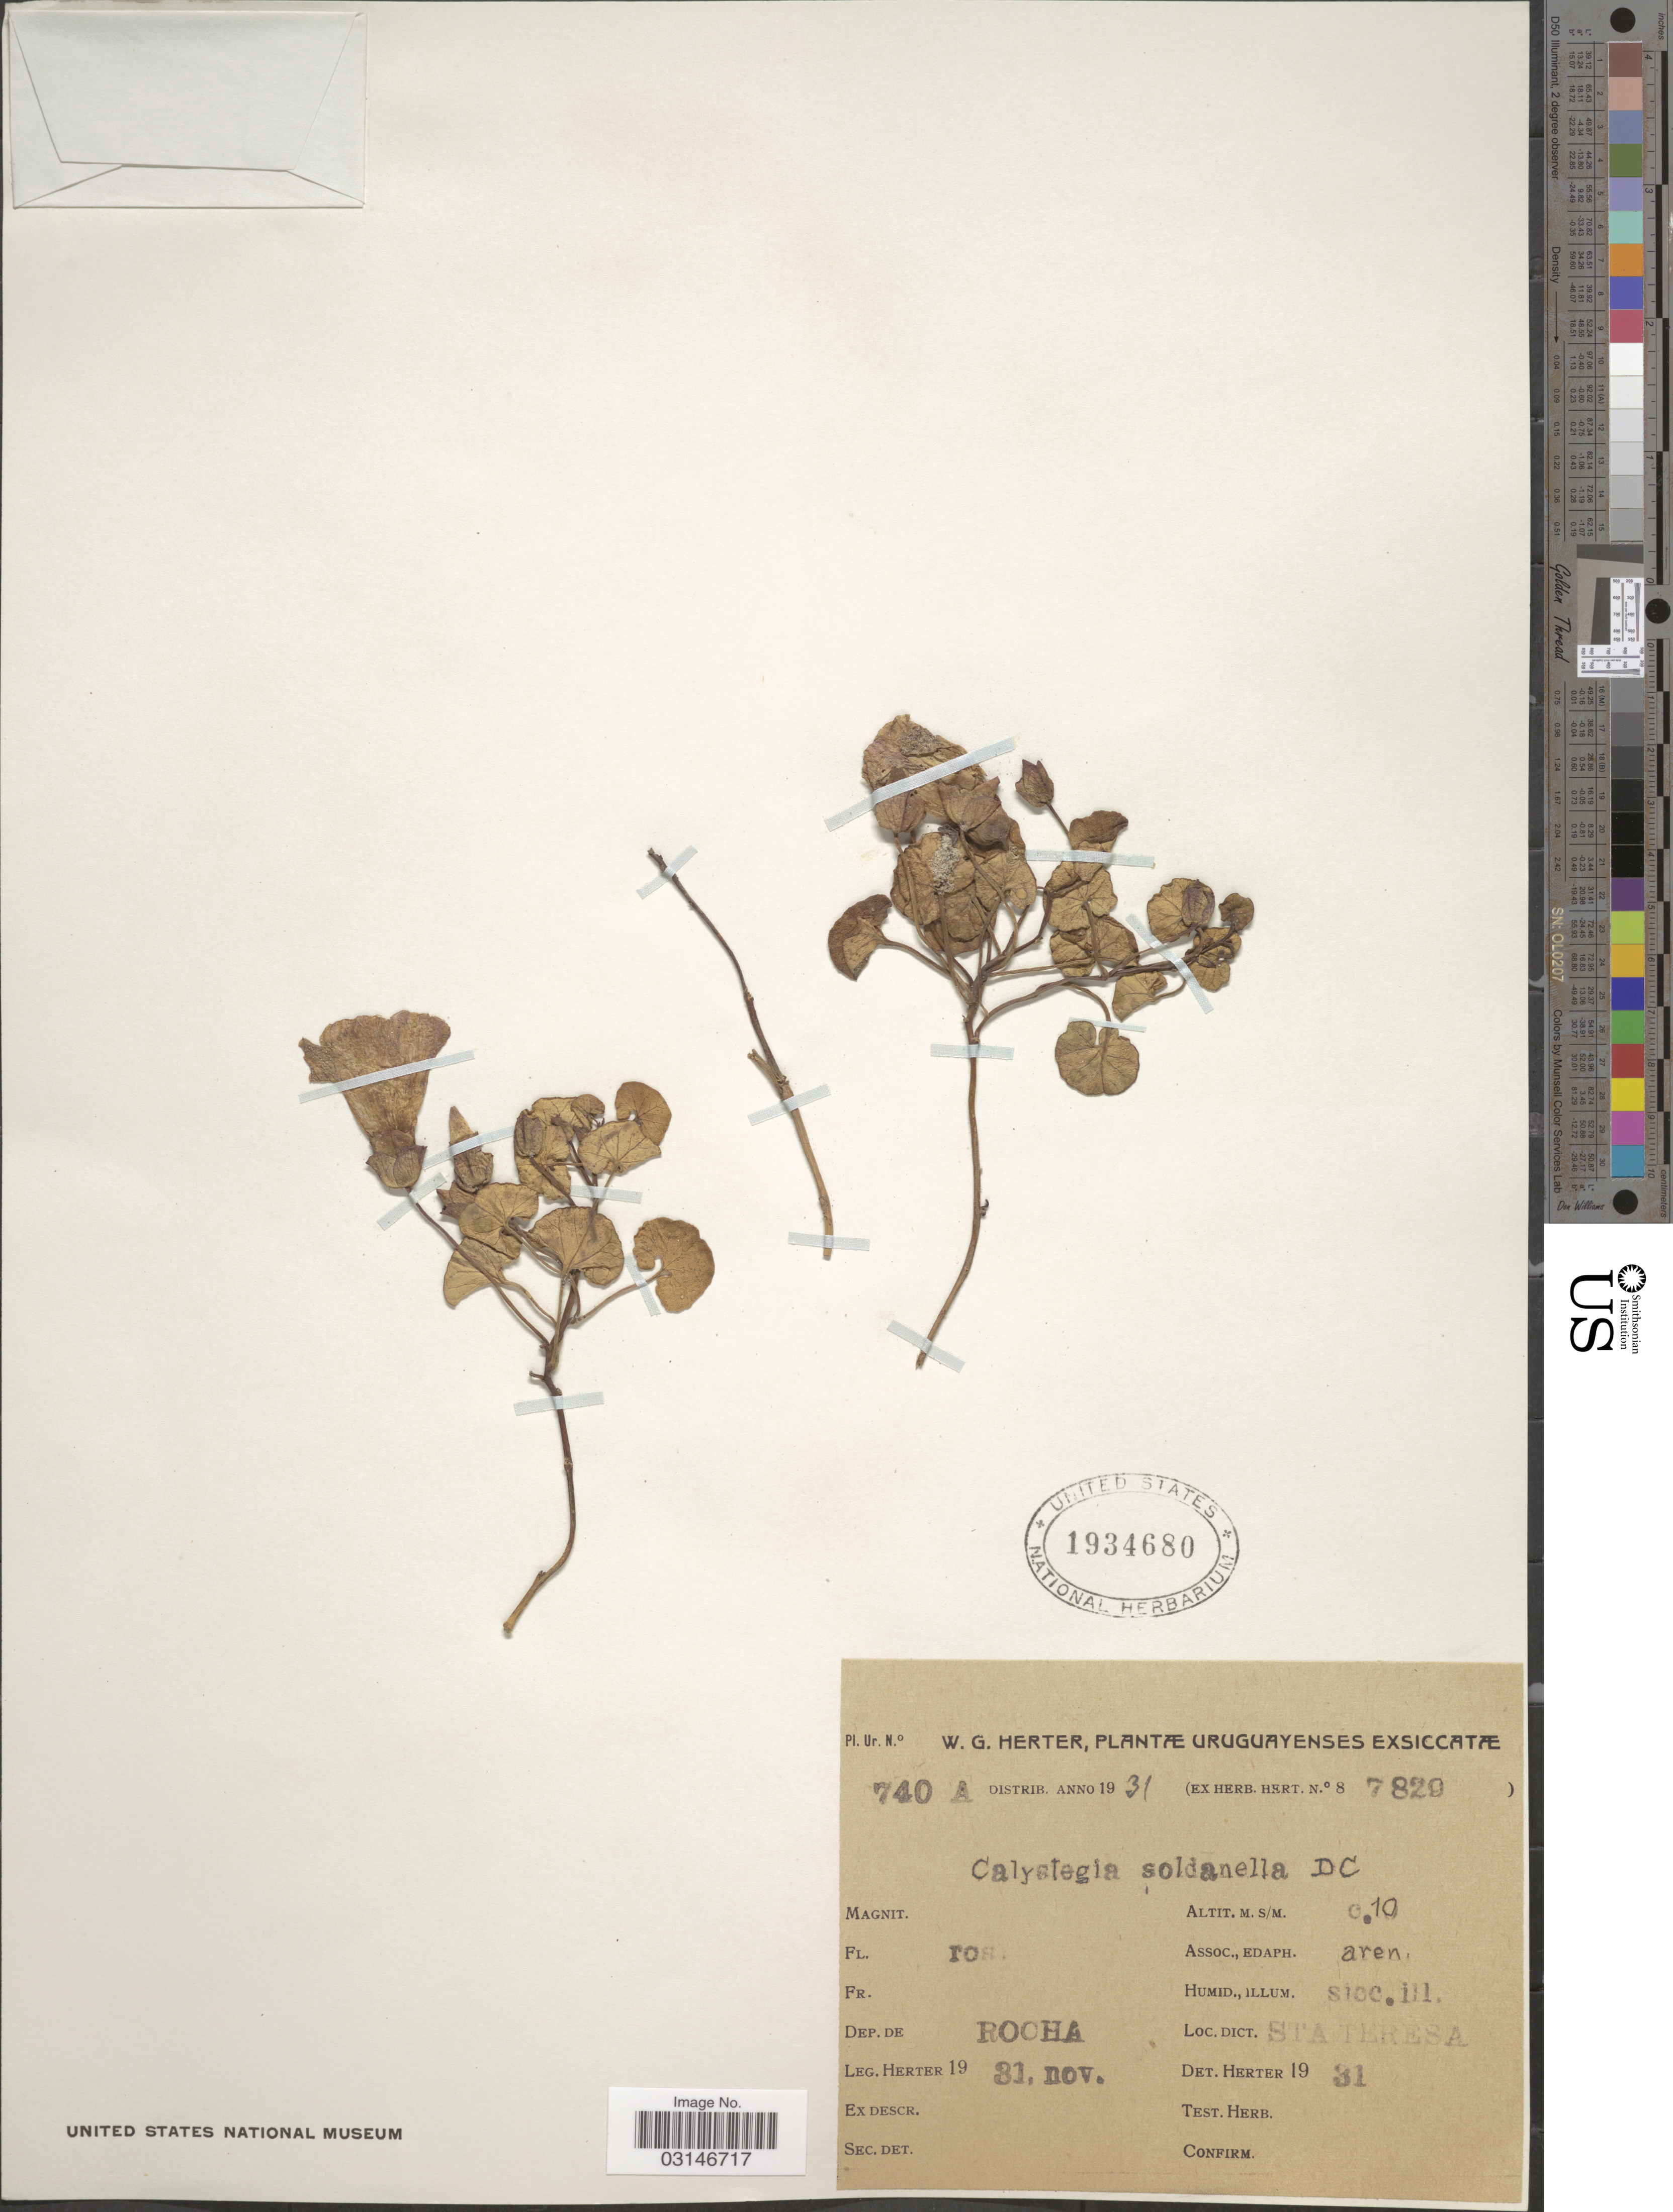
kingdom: Plantae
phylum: Tracheophyta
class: Magnoliopsida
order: Solanales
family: Convolvulaceae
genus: Calystegia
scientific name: Calystegia soldanella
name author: (L.) R. Br.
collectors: W. G. Herter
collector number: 740A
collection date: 1931-11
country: Uruguay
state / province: Rocha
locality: Dep. de Rocha. Sta Teresa.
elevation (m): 10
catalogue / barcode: US 1934680